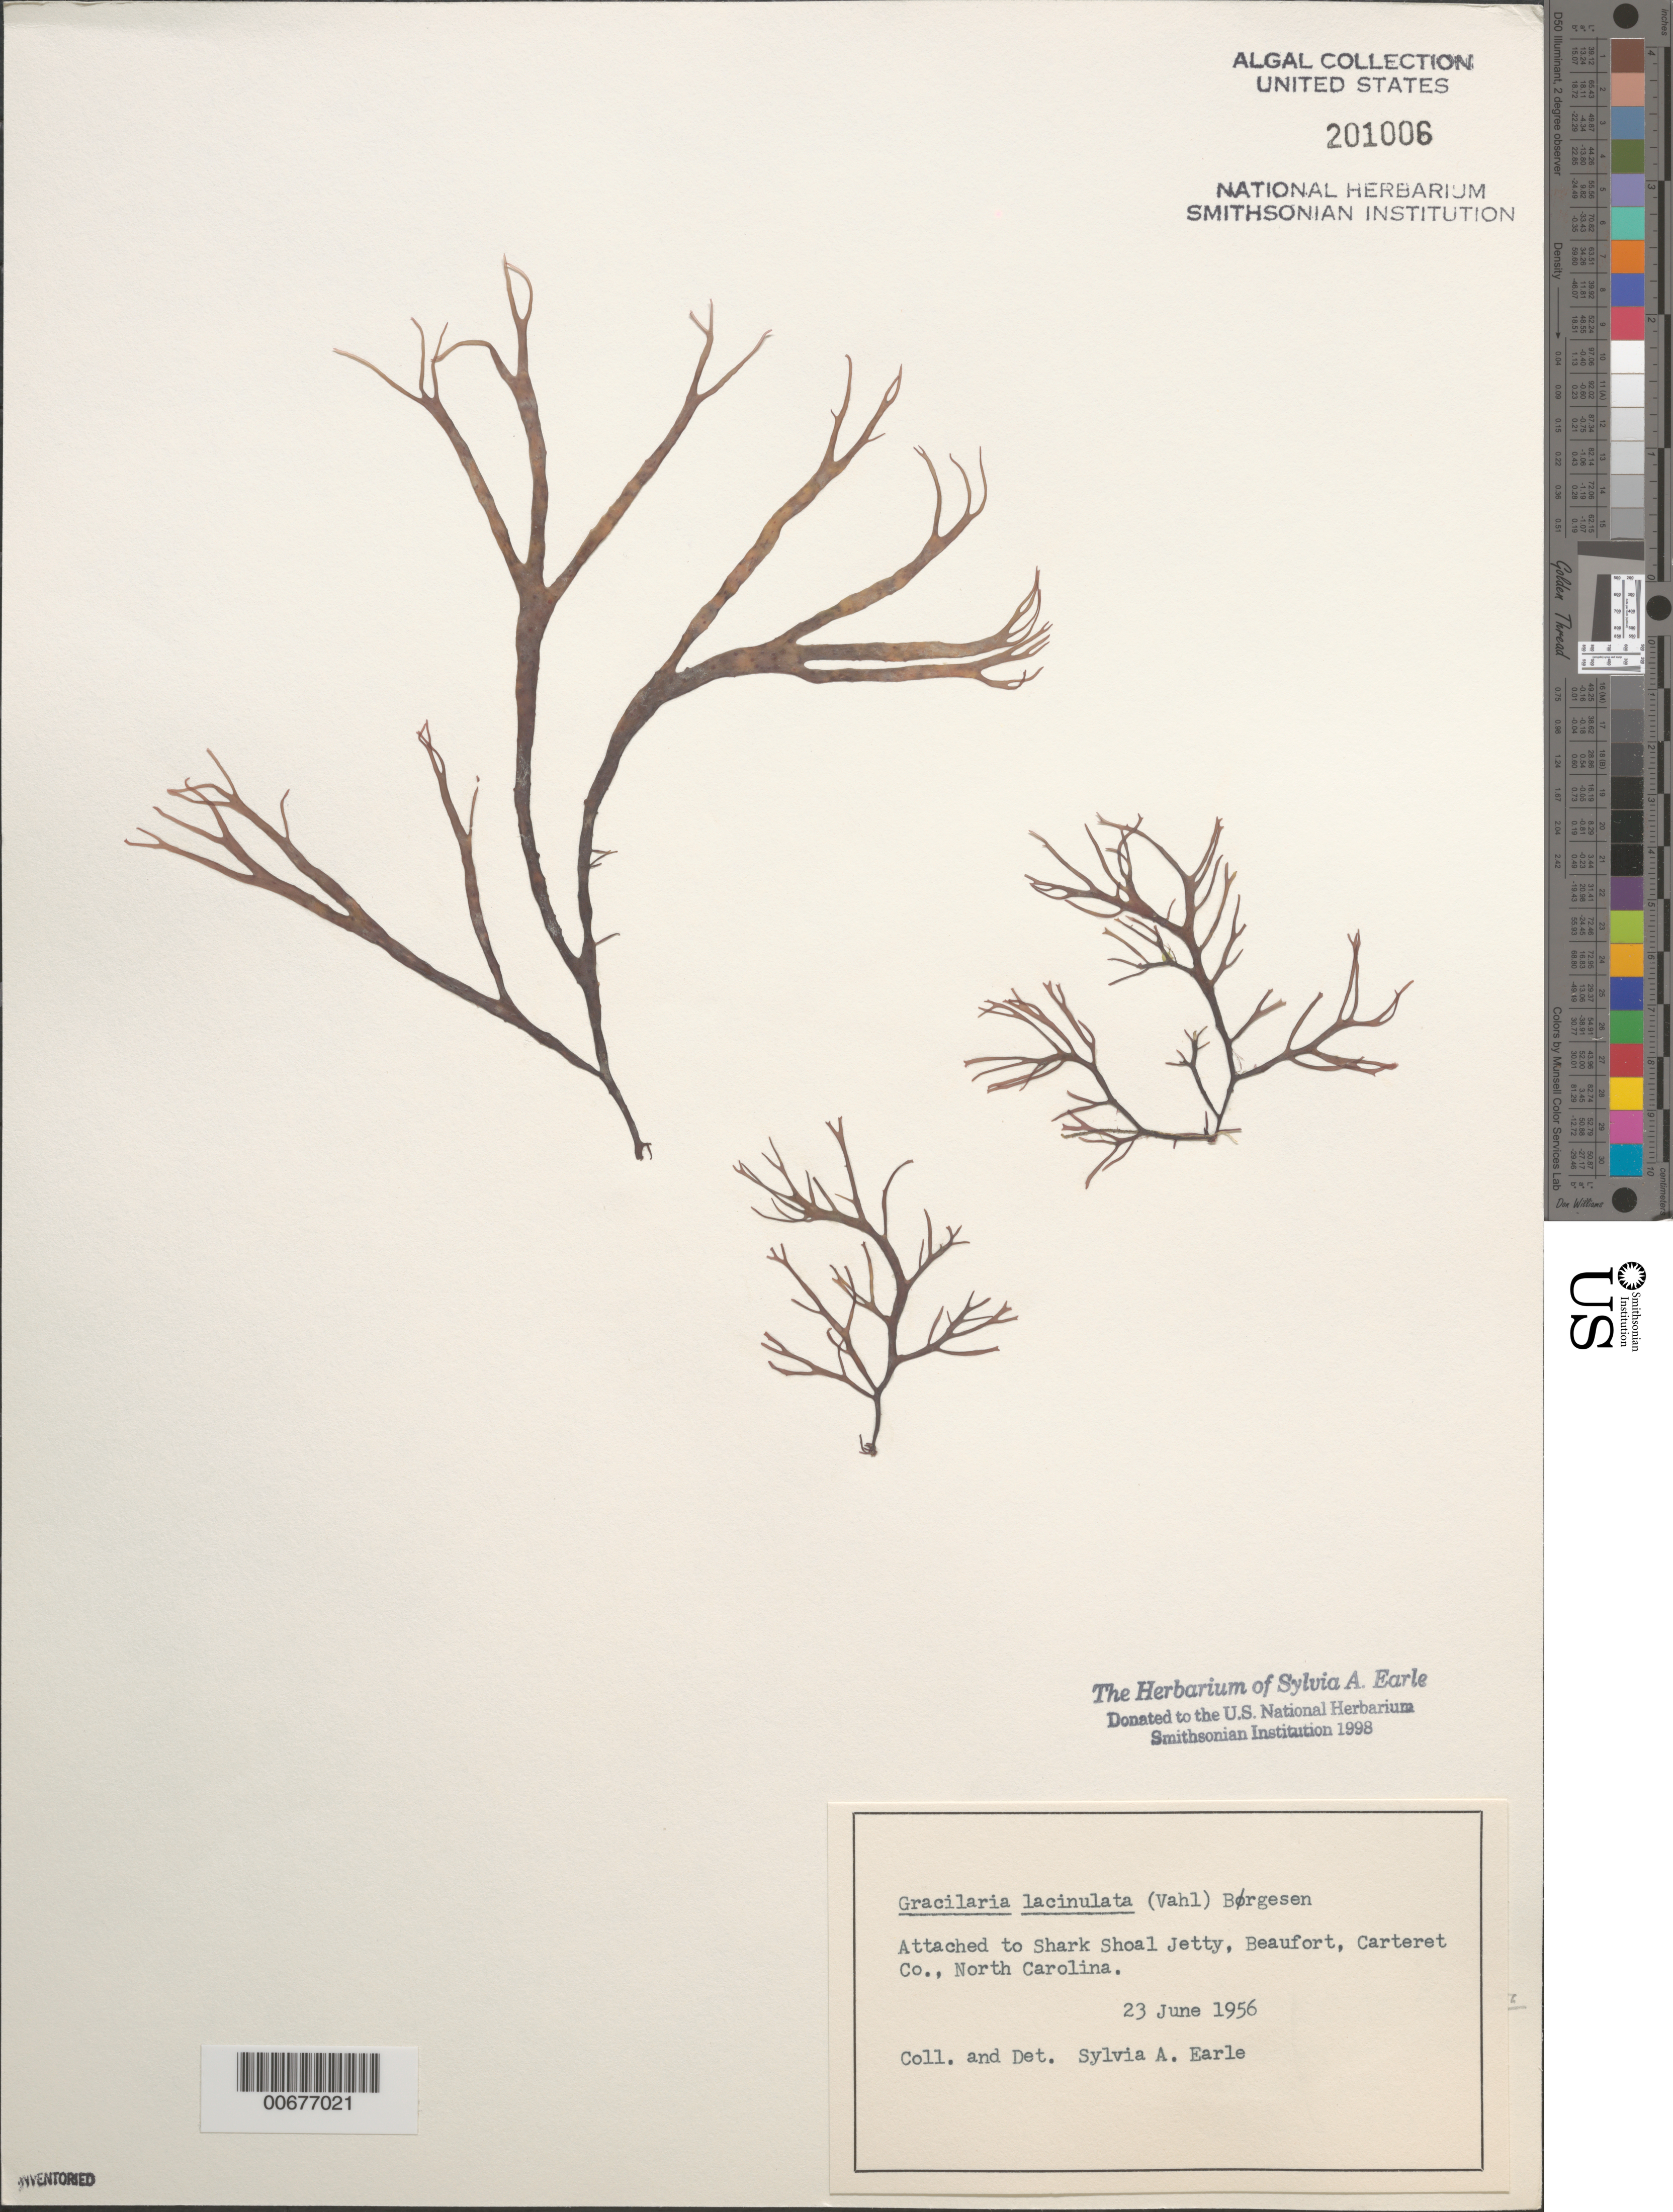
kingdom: Plantae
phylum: Rhodophyta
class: Florideophyceae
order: Gracilariales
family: Gracilariaceae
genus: Gracilaria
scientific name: Gracilaria isabellana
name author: Gurgel et al. in I.A. Abbott & McDermid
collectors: S. A. Earle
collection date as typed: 23 Jun 1956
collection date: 1956-06-23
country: United States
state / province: North Carolina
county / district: Carteret County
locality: Shark Shoal jetty, Beaufort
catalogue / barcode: US 201006